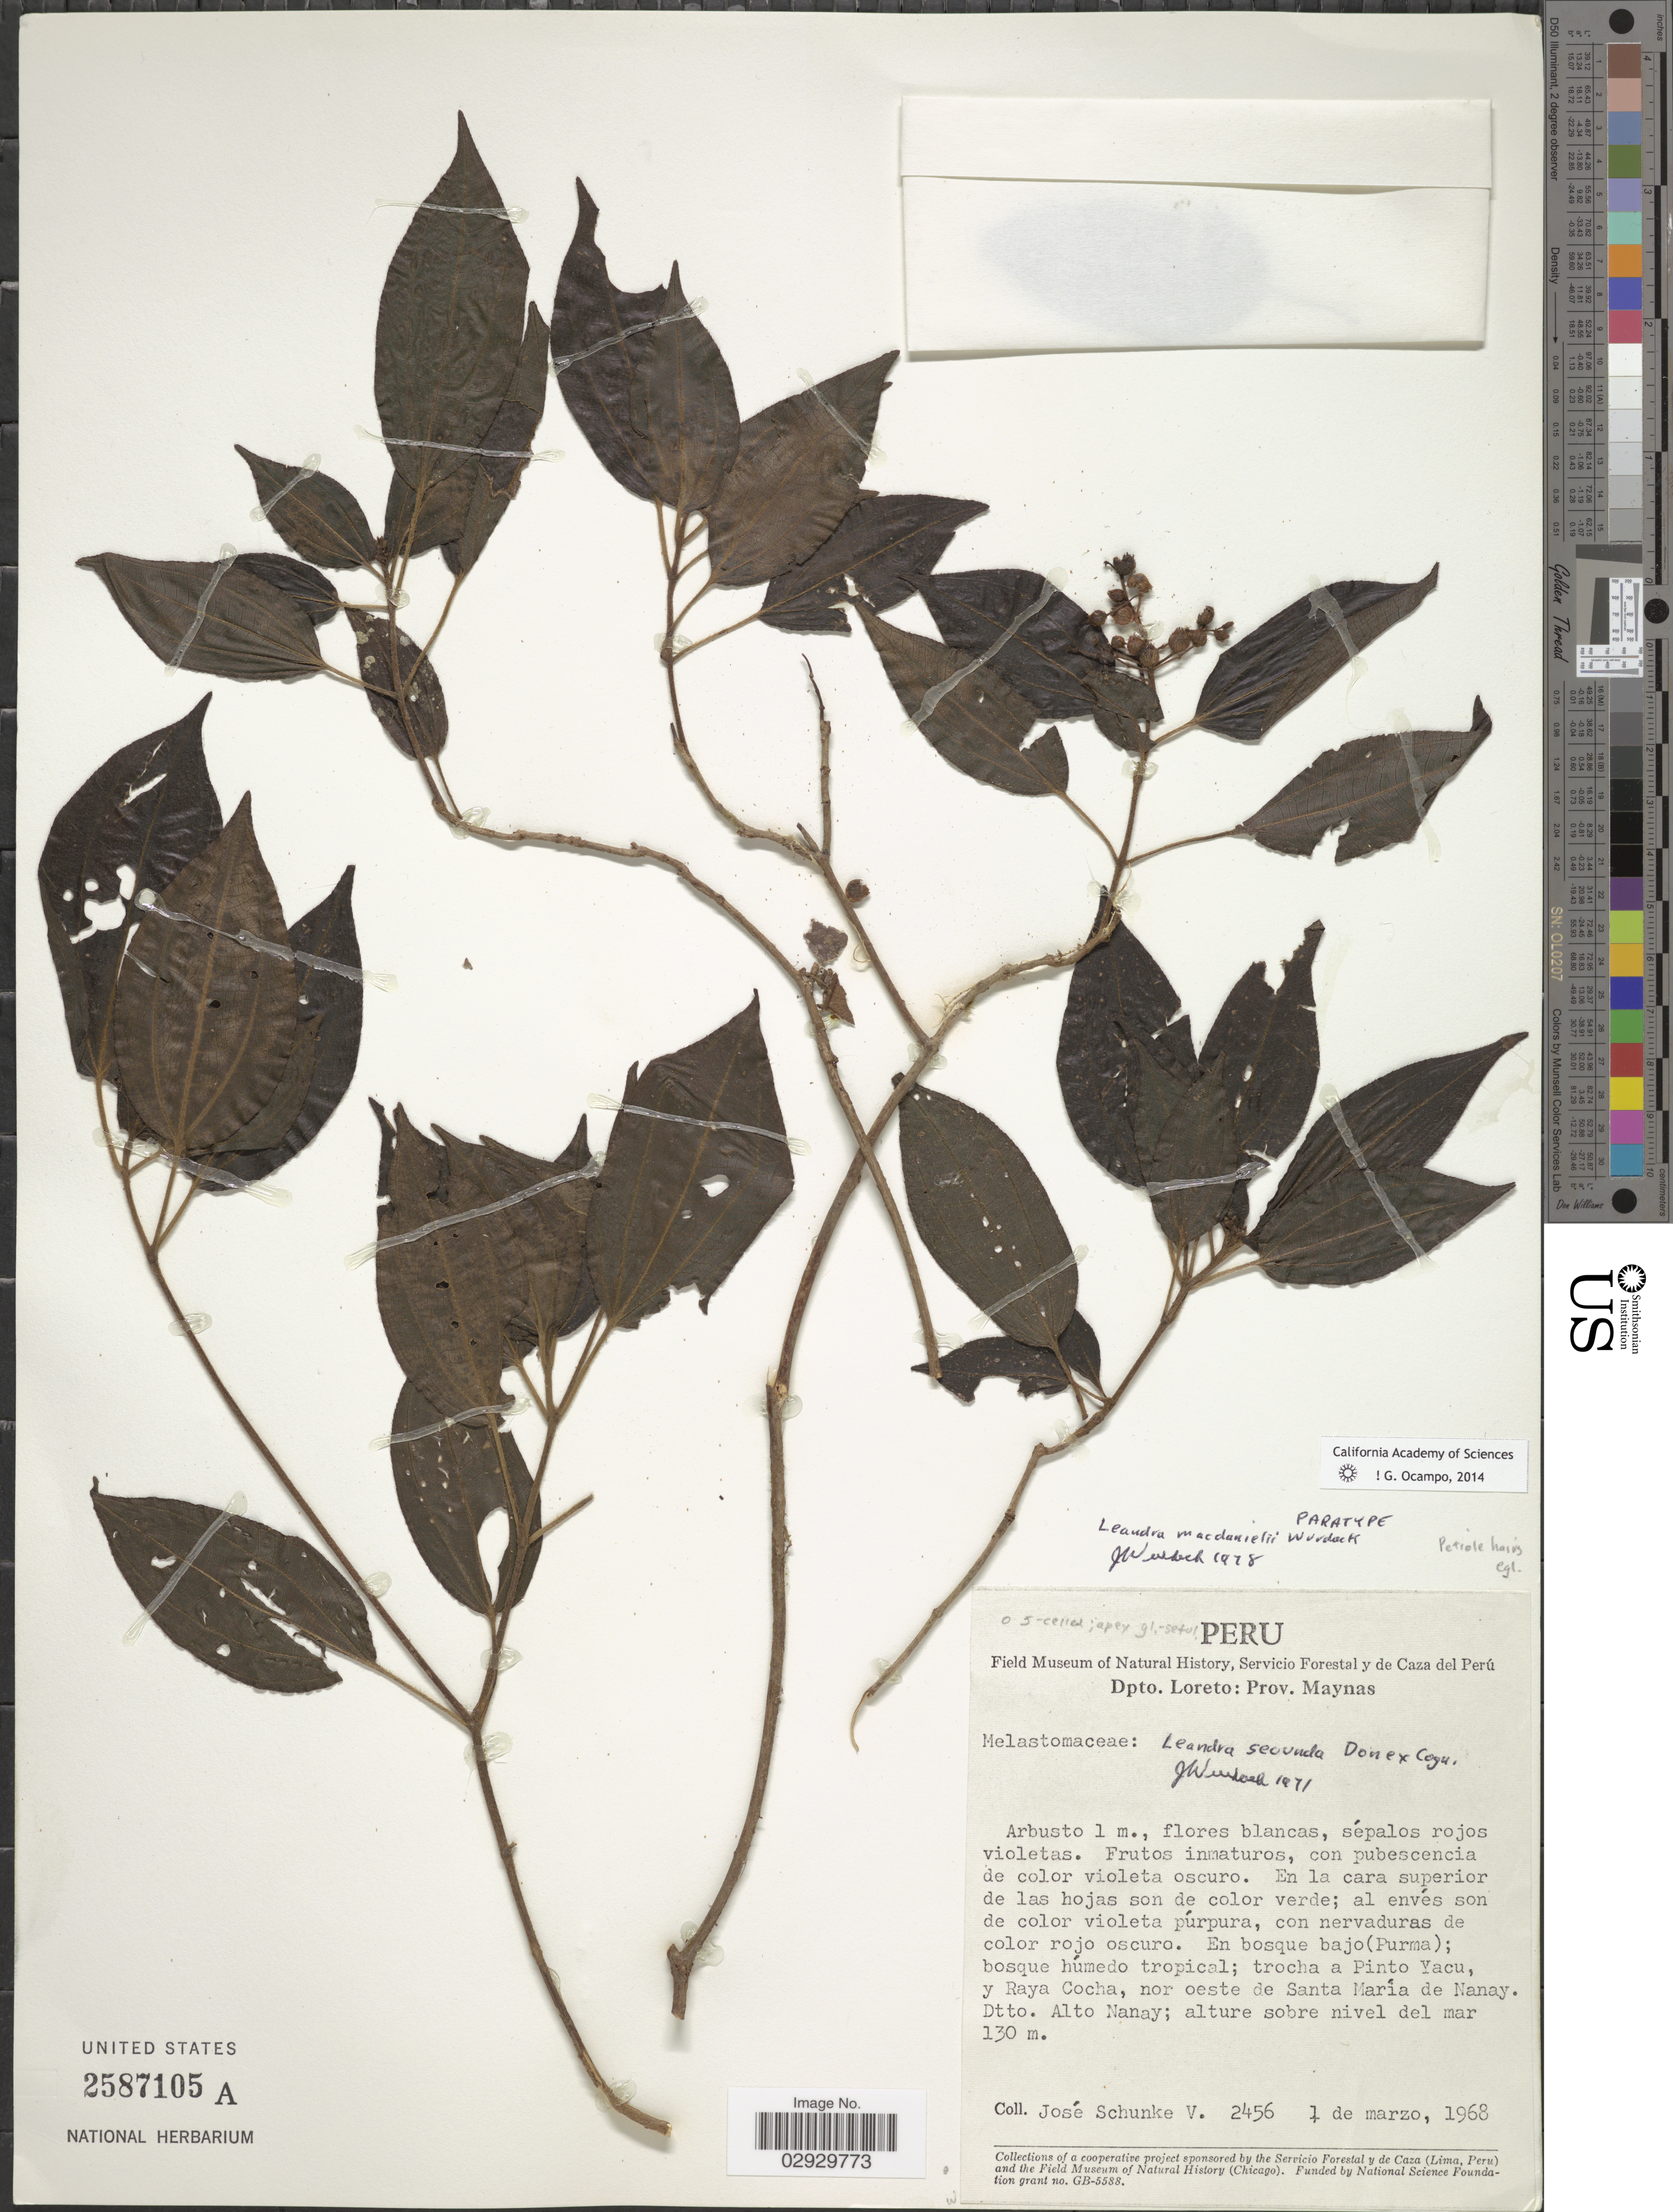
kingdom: Plantae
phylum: Tracheophyta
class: Magnoliopsida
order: Myrtales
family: Melastomataceae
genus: Leandra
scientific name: Leandra macdanielii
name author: Wurdack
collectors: J. Schunke Vigo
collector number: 2456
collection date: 1968-03-01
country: Peru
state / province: Loreto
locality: Dpto. Loreto: Prov. Maynas, trocha a Pinto Yacu, y Raya Cocha, nor oeste de Santa María de Nanay. Dtto. Alto Nanay.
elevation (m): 130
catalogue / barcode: US 2587105A